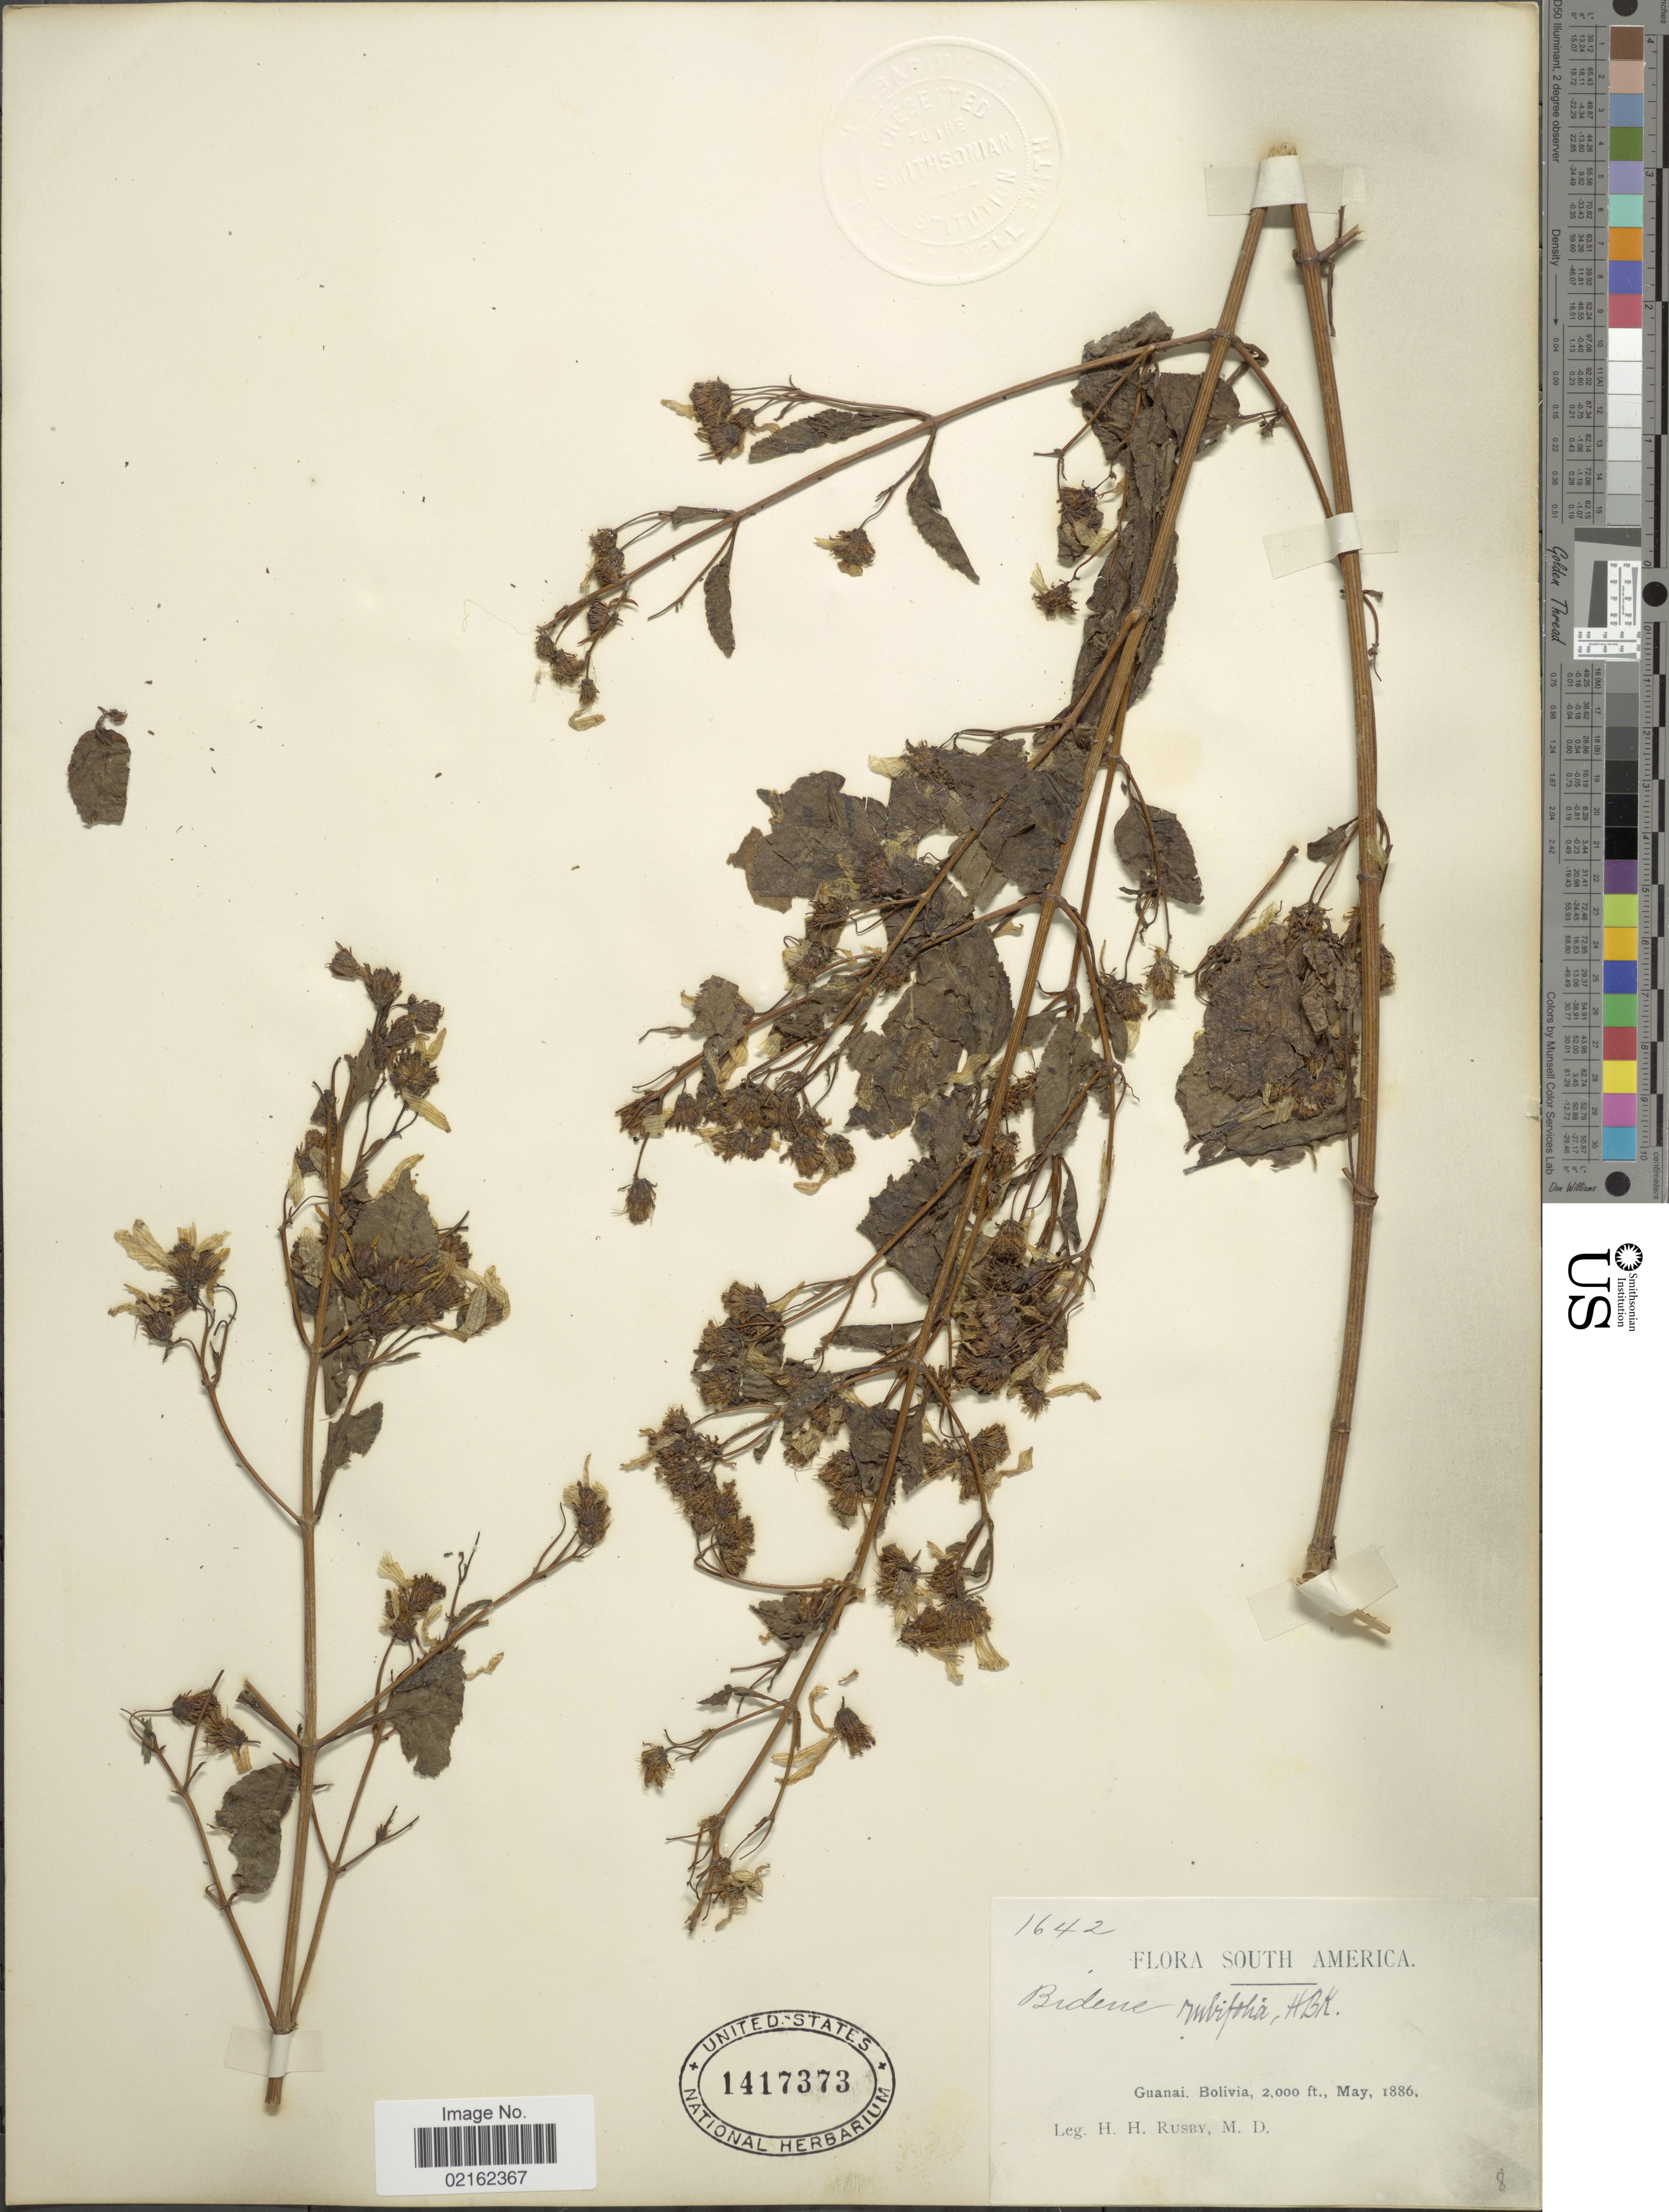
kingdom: Plantae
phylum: Tracheophyta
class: Magnoliopsida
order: Asterales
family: Asteraceae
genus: Bidens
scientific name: Bidens rubifolia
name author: Kunth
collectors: H. H. Rusby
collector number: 1642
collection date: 1886-05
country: Bolivia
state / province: La Páz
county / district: Larecaja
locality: Guanay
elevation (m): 610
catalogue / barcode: US 1417373